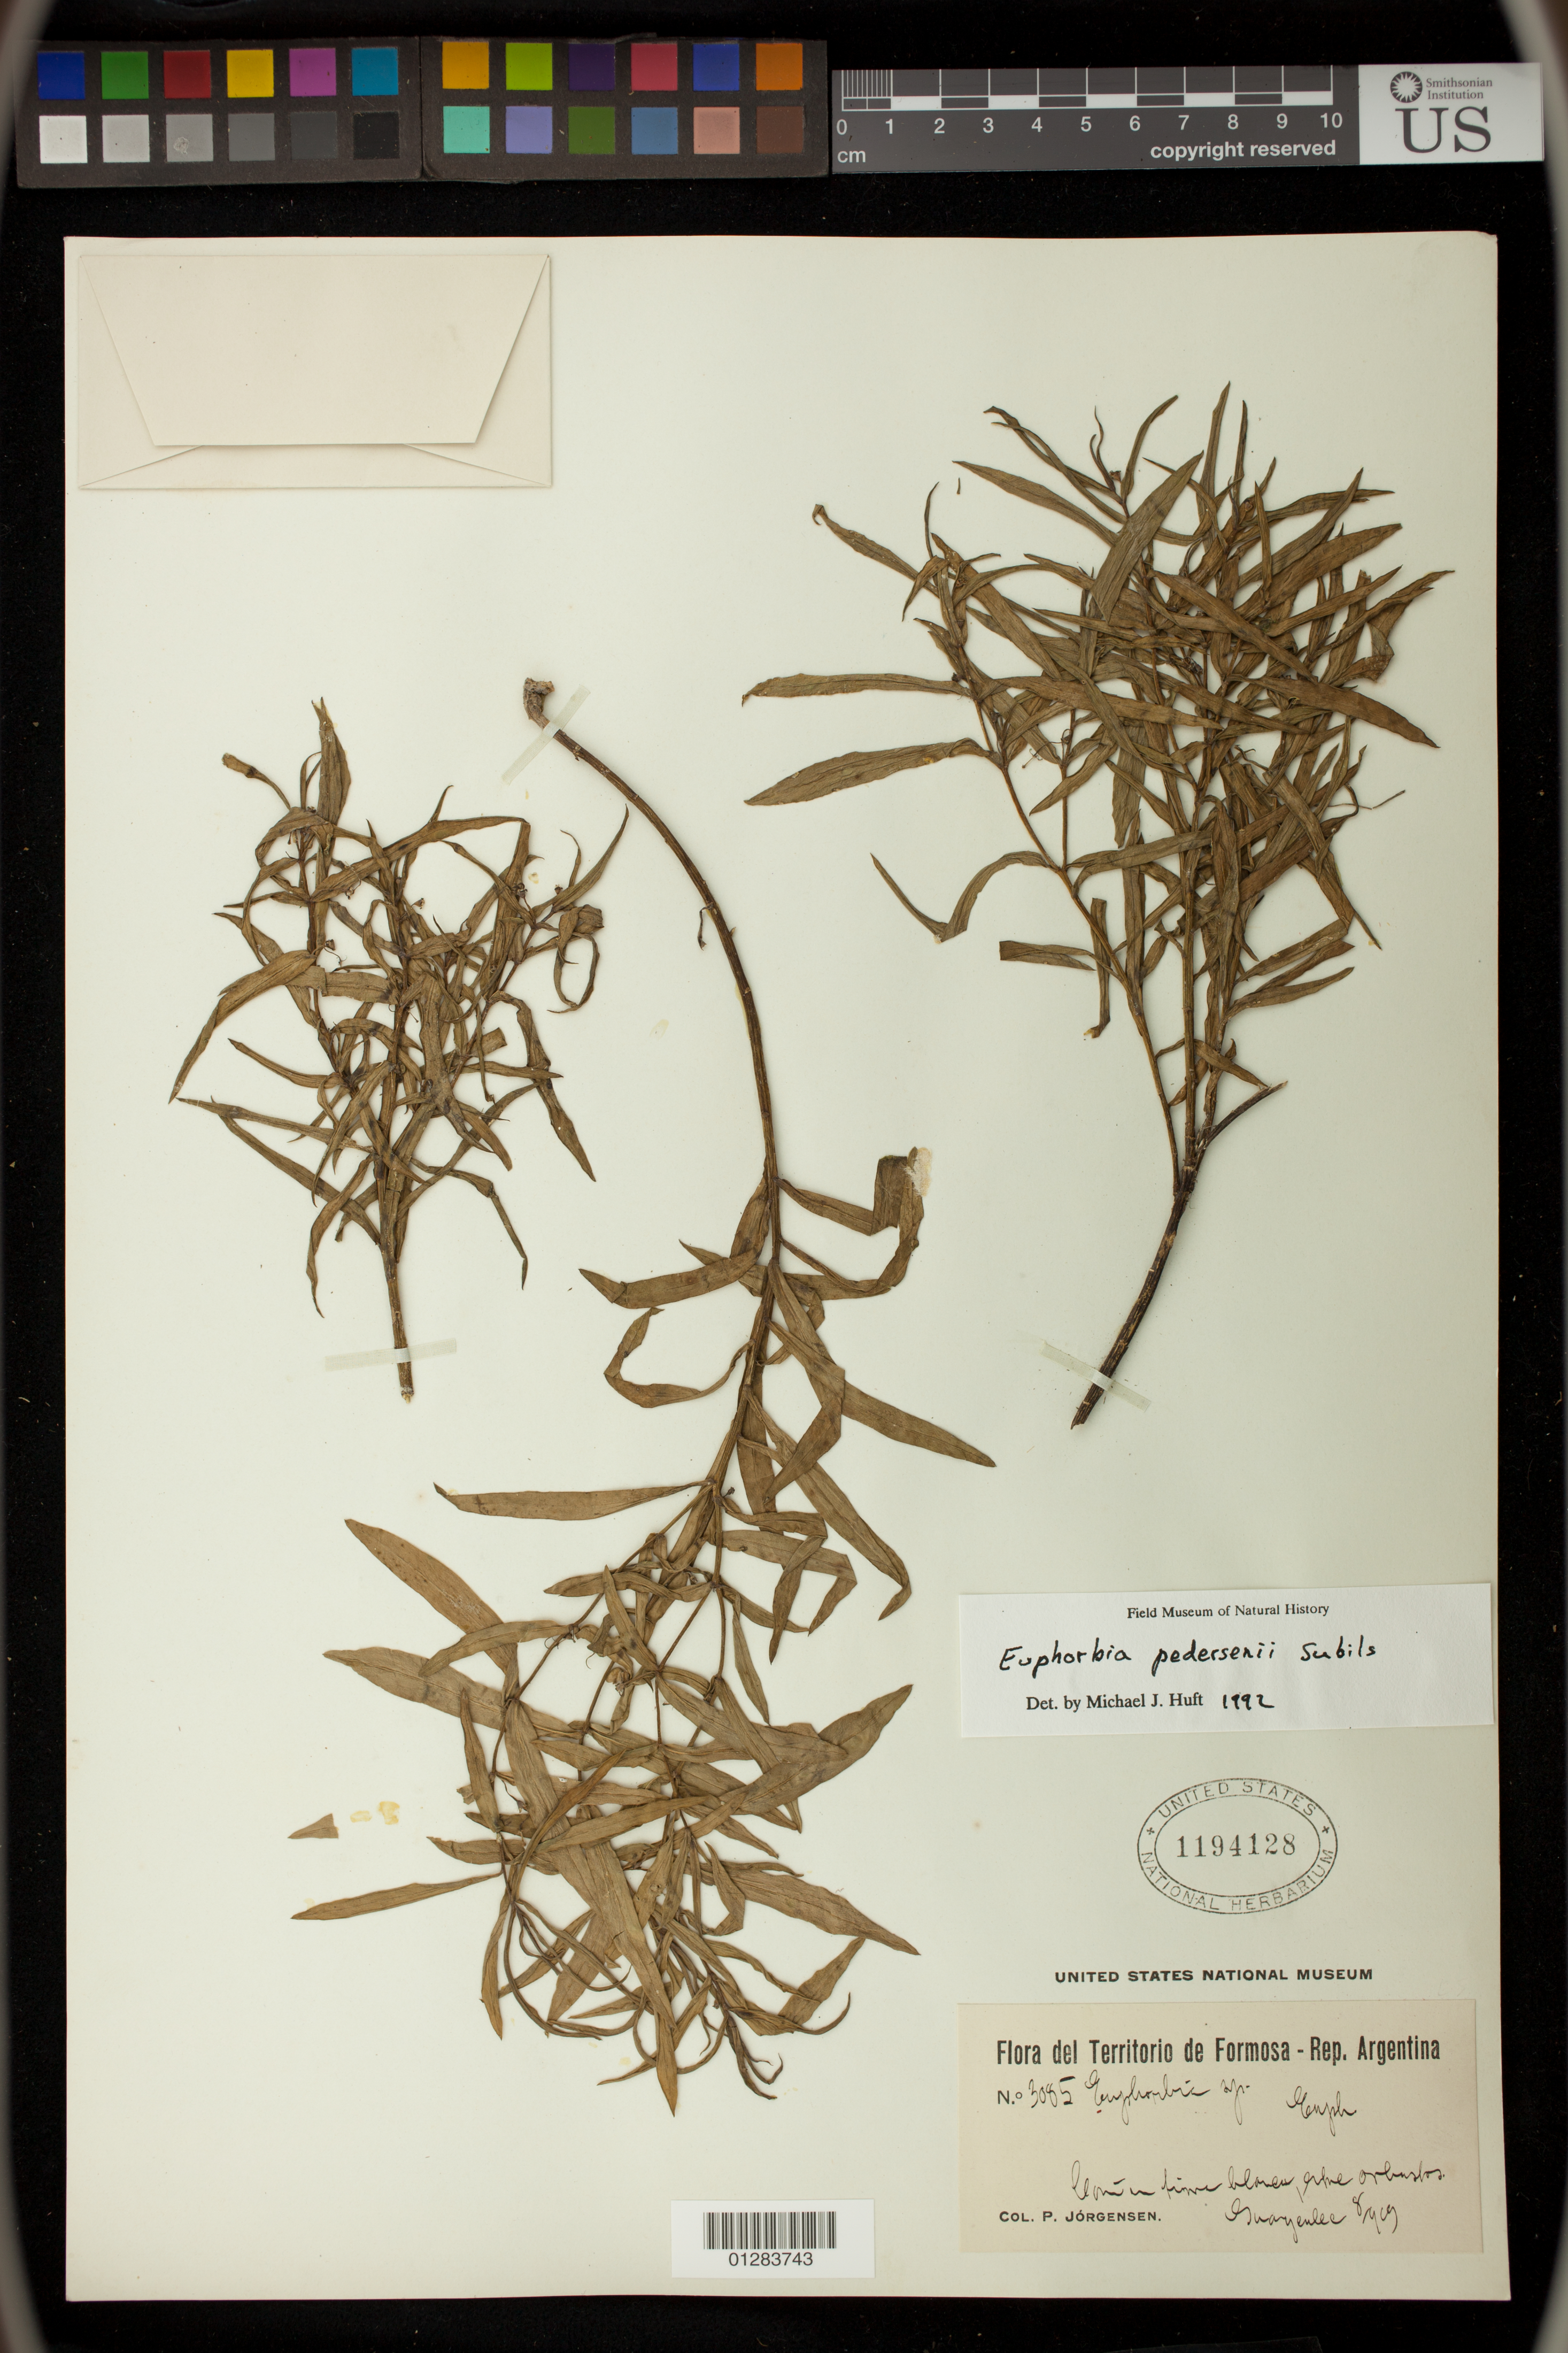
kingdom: Plantae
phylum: Tracheophyta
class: Magnoliopsida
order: Malpighiales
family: Euphorbiaceae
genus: Euphorbia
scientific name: Euphorbia pedersenii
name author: Subils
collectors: P. Jörgensen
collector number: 3085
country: Argentina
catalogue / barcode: US 1194128